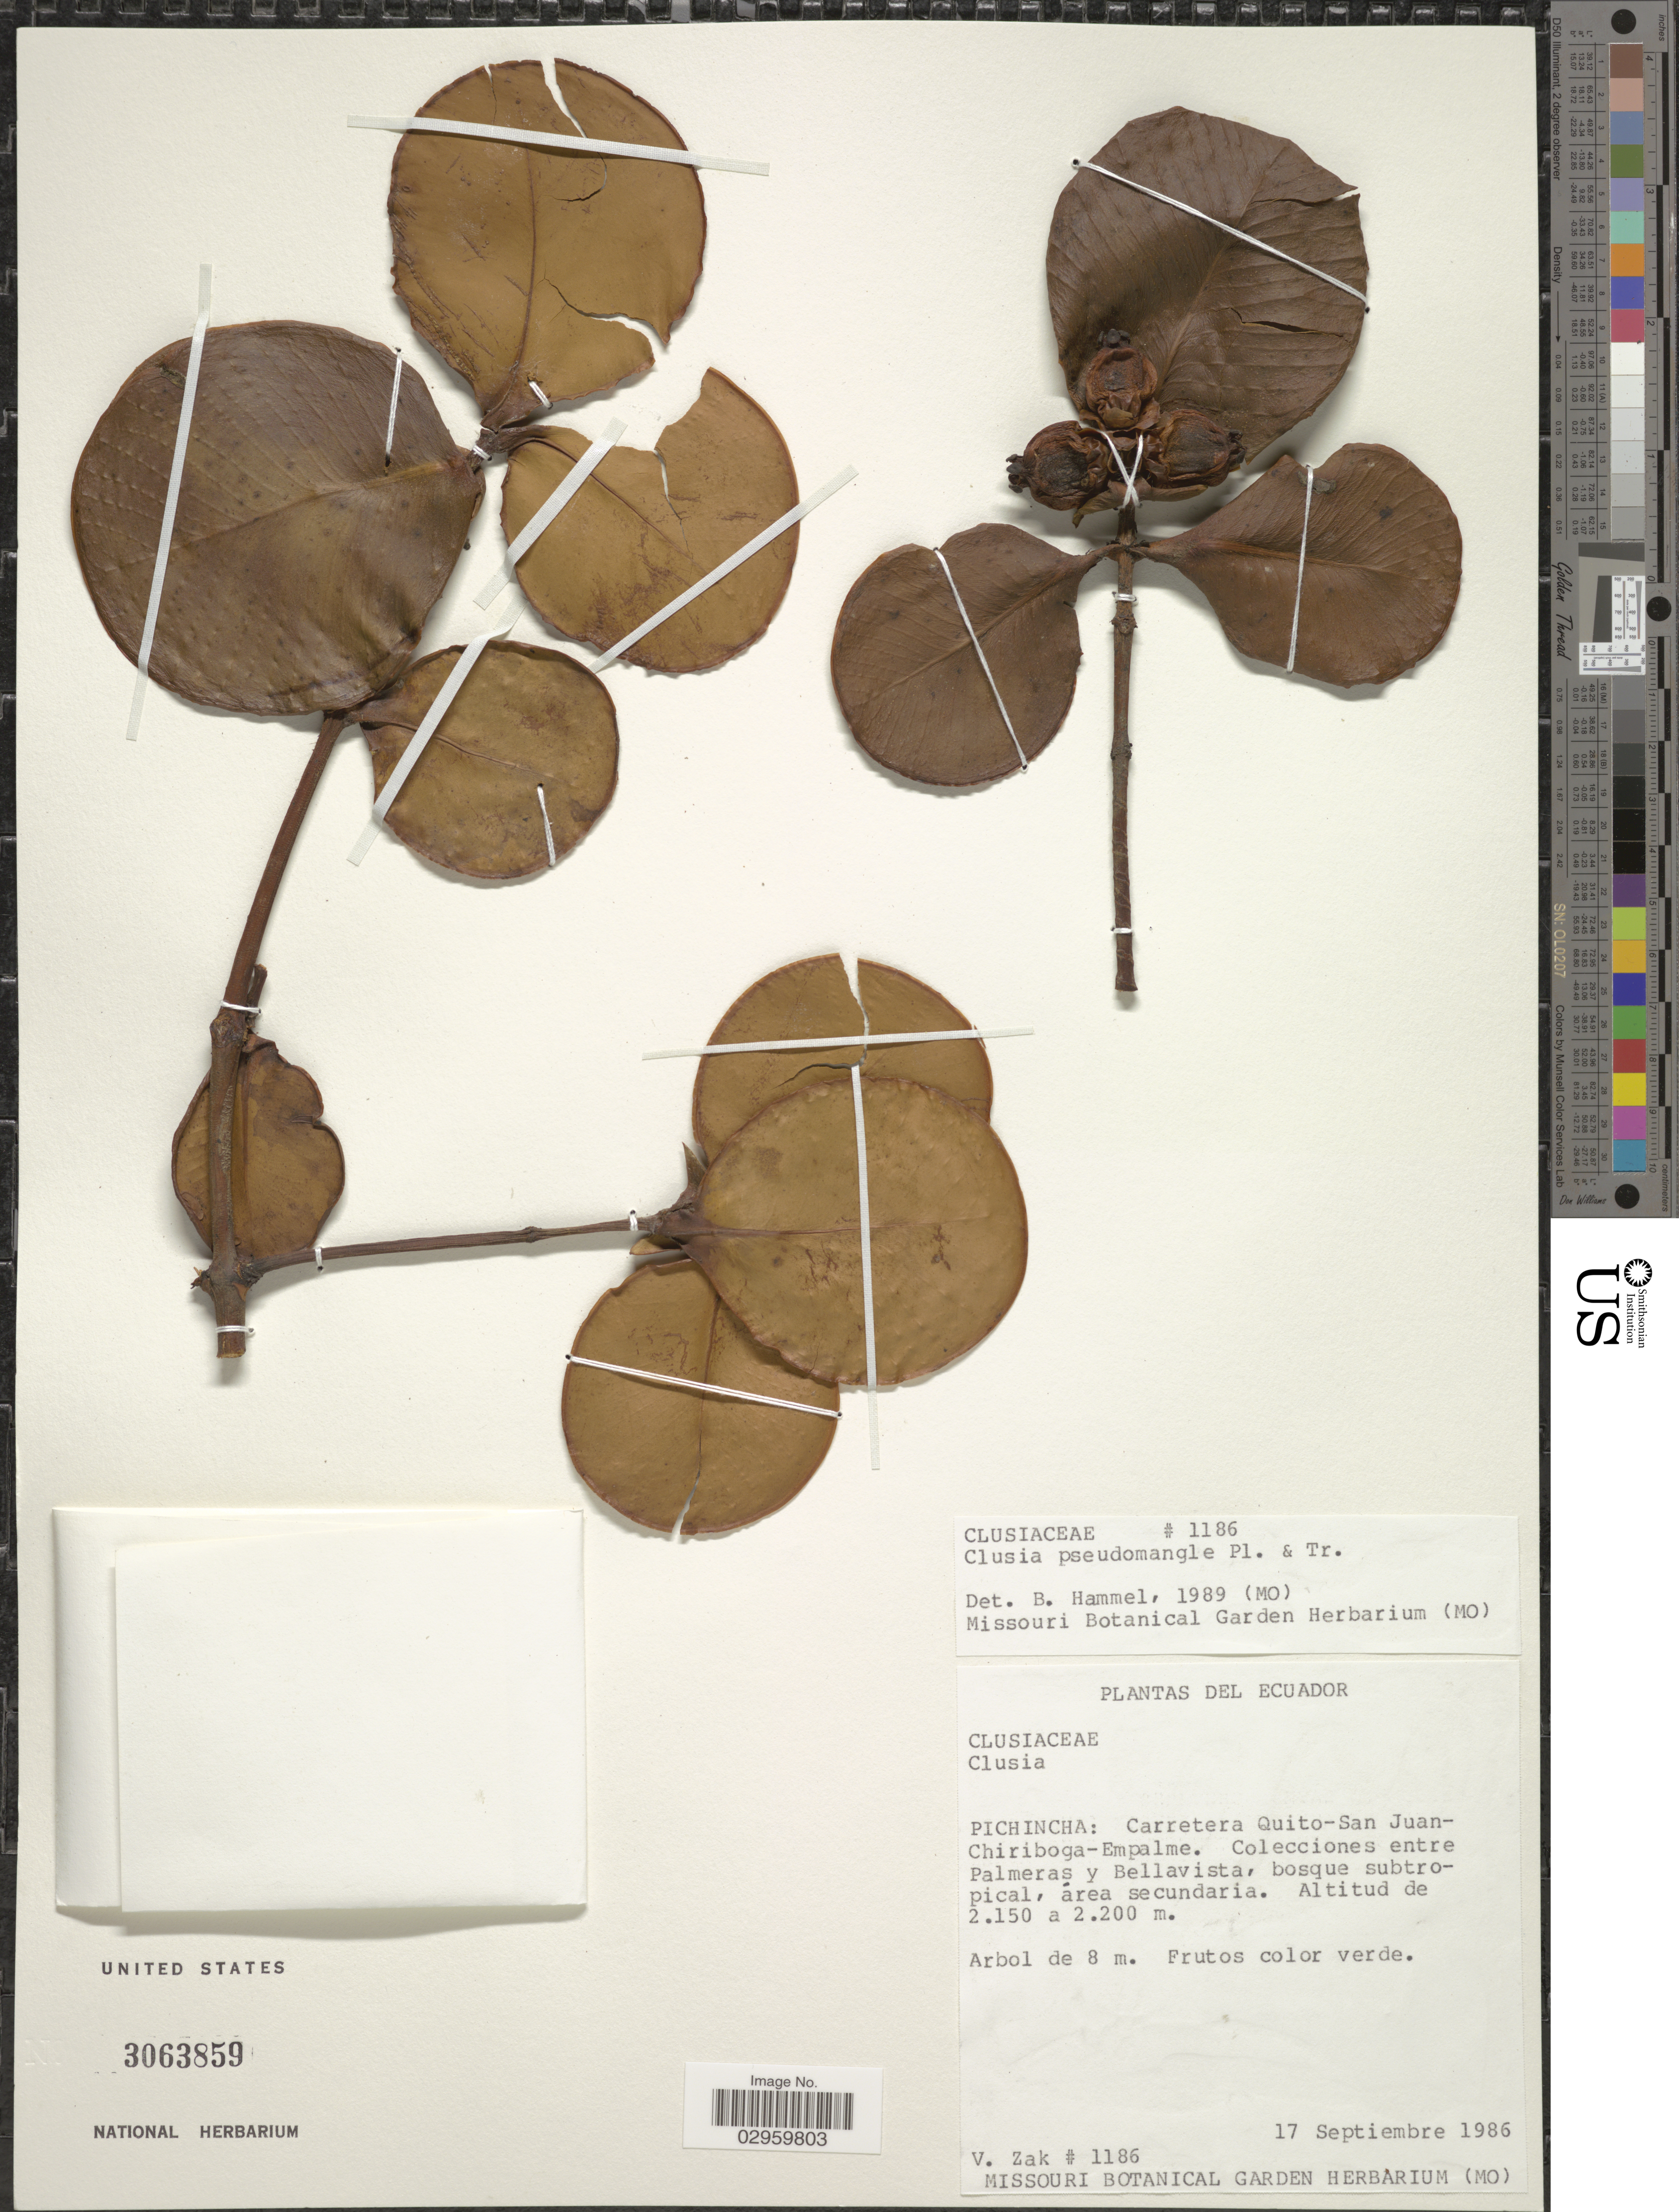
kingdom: Plantae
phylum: Tracheophyta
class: Magnoliopsida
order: Malpighiales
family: Clusiaceae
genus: Clusia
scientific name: Clusia pseudomangle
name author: Planch. & Triana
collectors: V. Zak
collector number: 1186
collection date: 1986-09-17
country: Ecuador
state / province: Pichincha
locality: Carretera Quito-San Juan-Chiriboga-Empalme. Entre Palmeras y Bellavista.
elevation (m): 2150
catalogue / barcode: US 3063859